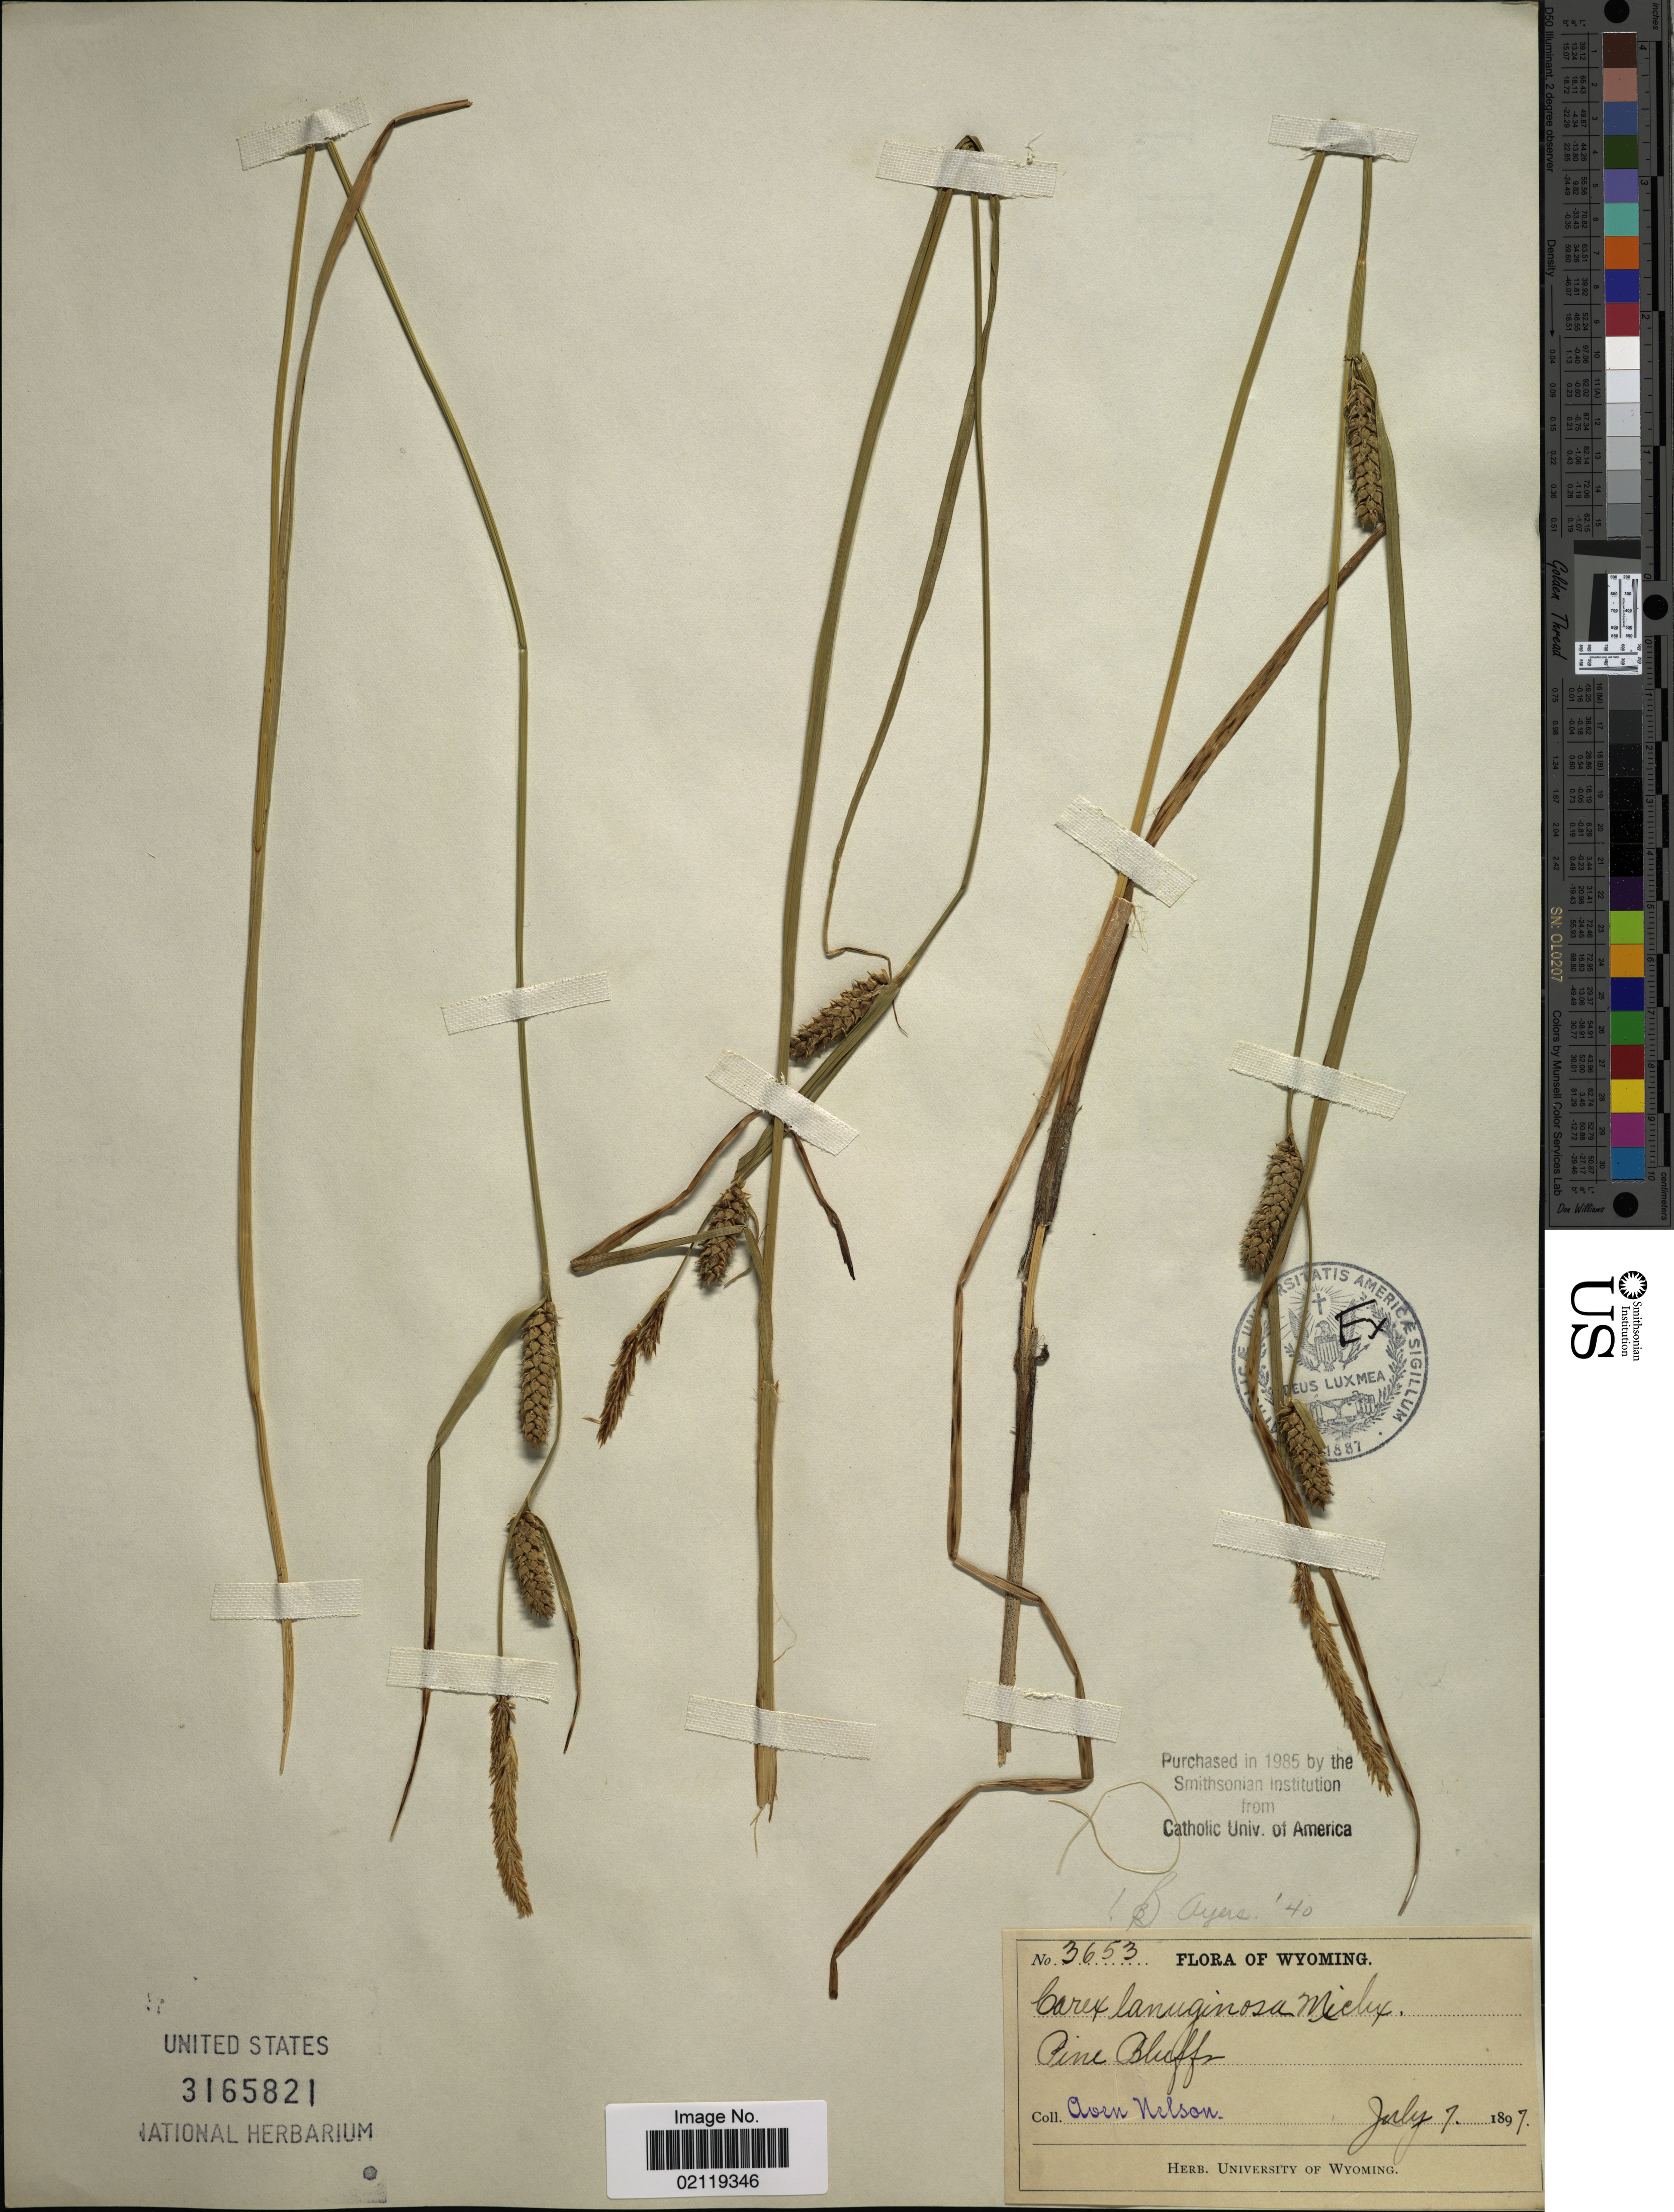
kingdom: Plantae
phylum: Tracheophyta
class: Liliopsida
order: Poales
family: Cyperaceae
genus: Carex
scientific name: Carex pellita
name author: Muhl. ex Willd.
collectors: A. Nelson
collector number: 3653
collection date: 1897-07-07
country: United States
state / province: Wyoming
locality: Pine Bluffs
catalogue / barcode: US 3165821